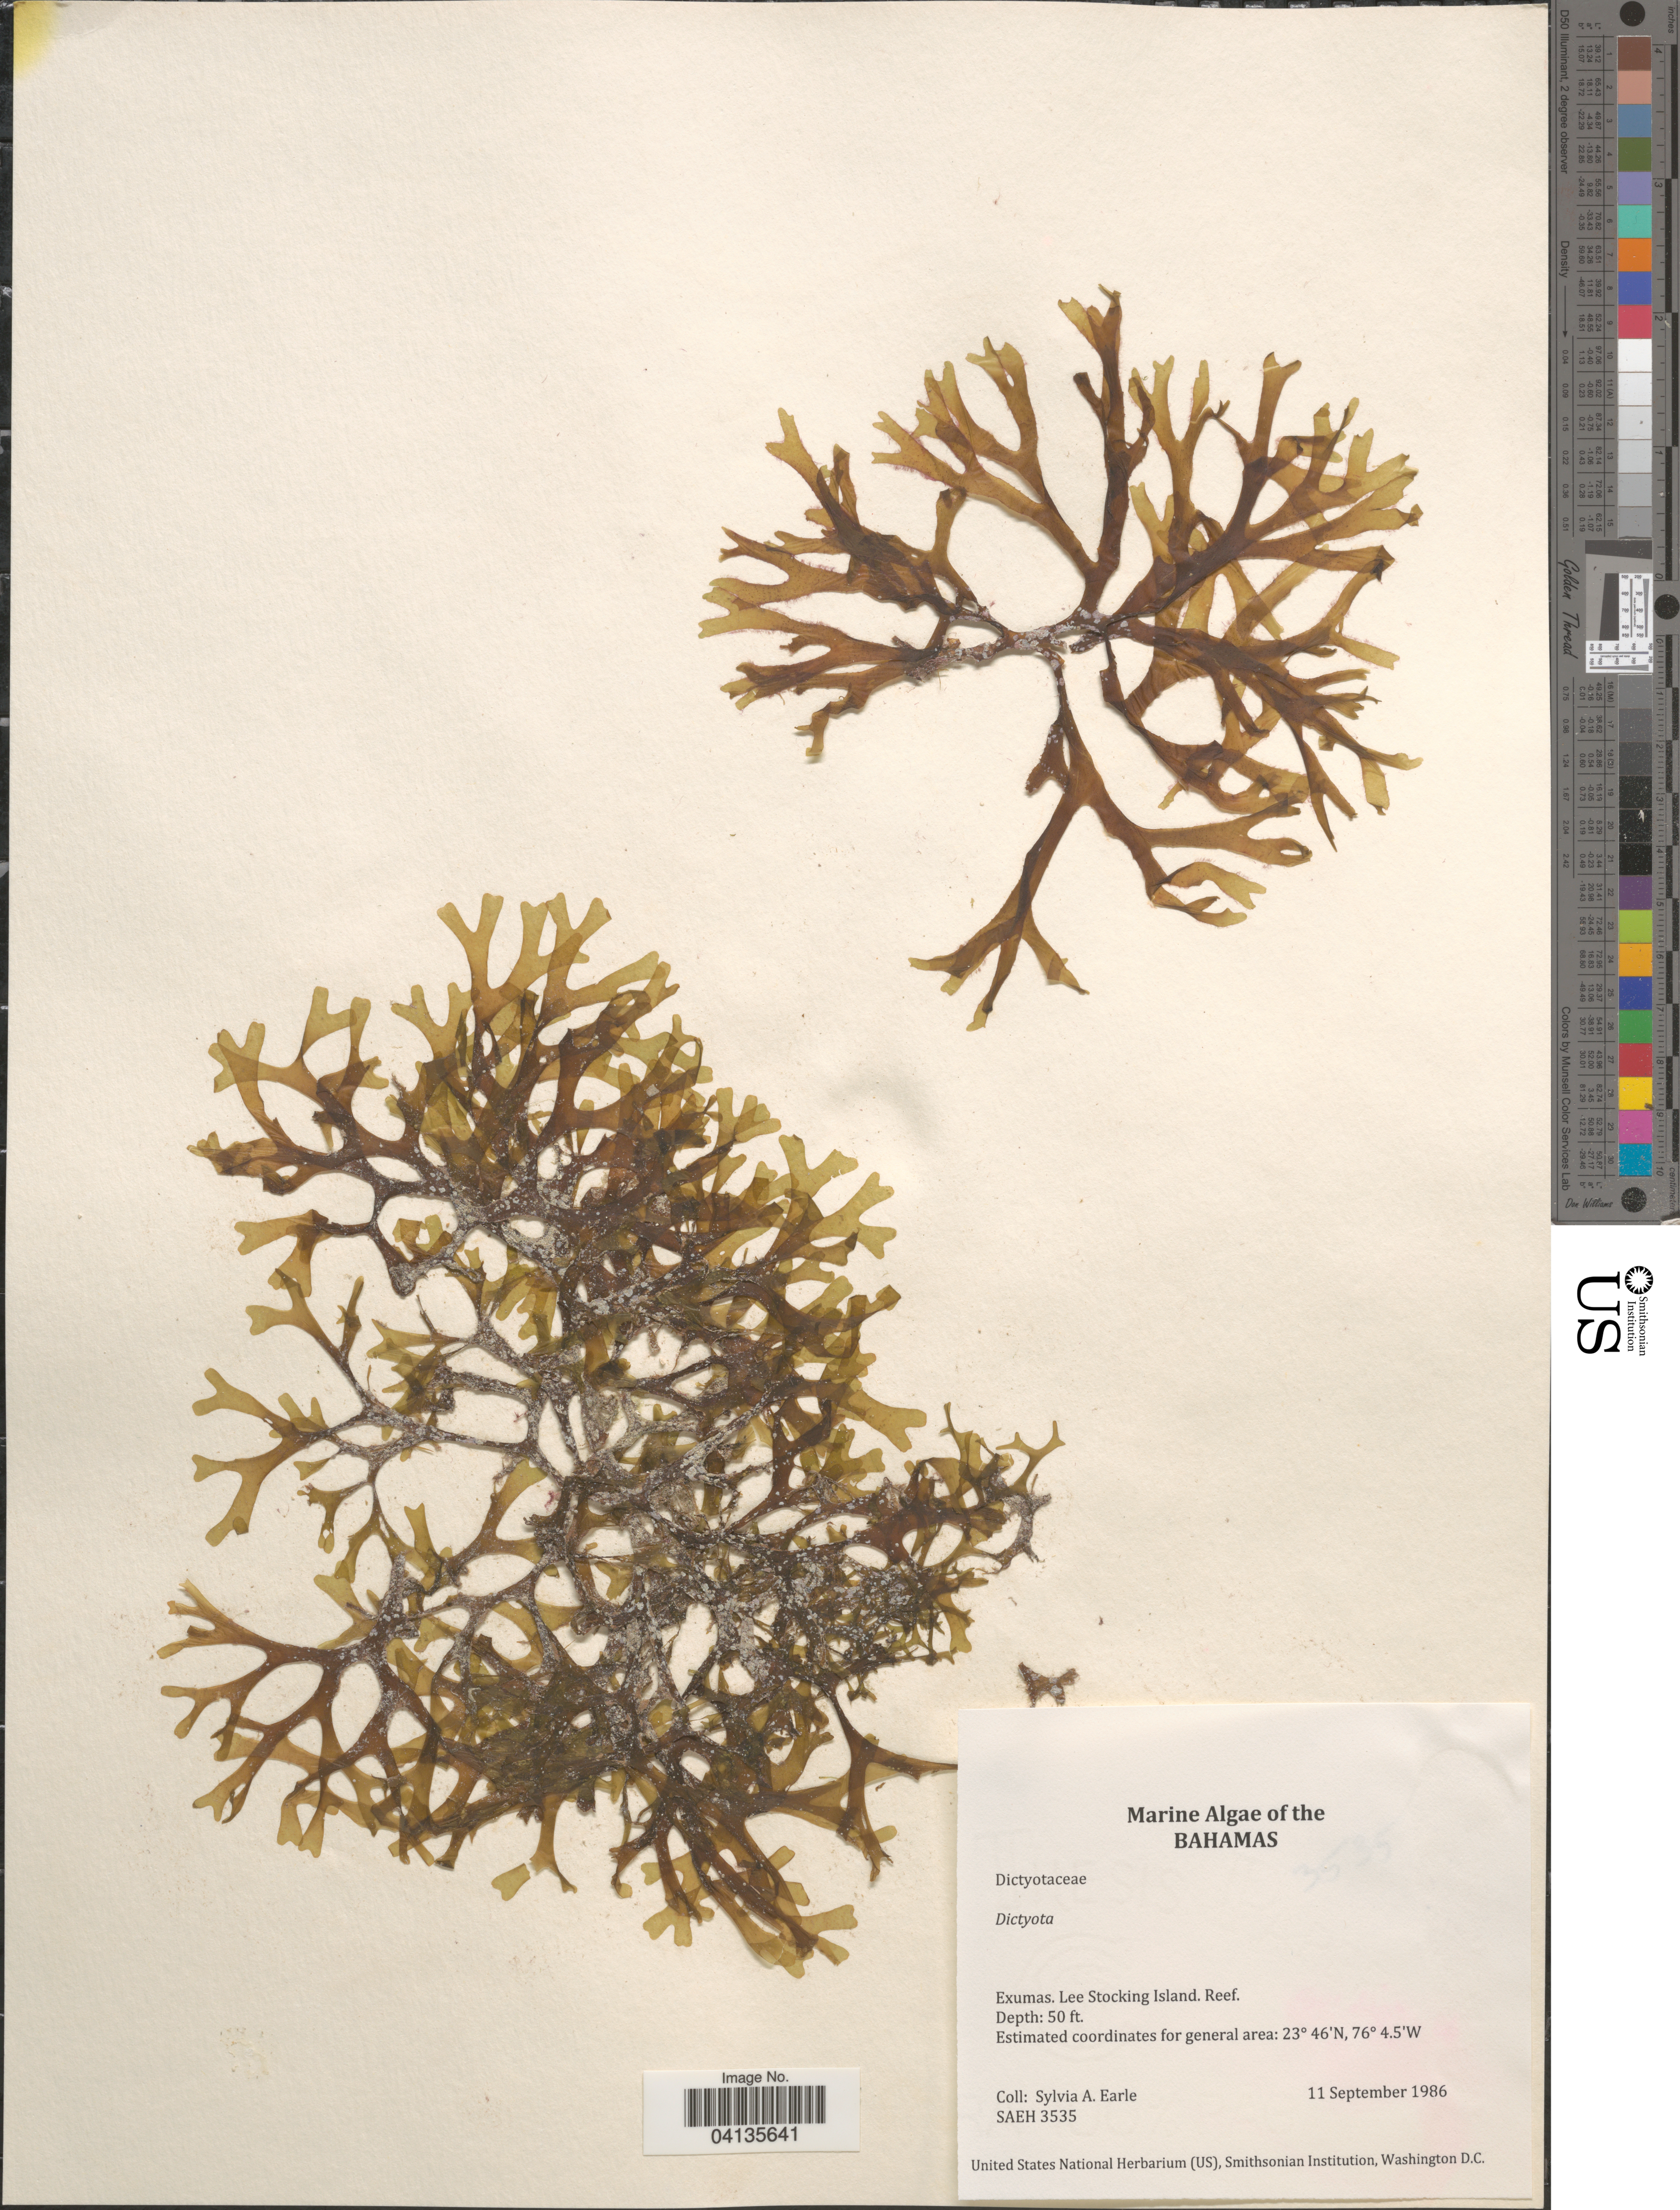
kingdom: Chromista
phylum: Ochrophyta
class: Phaeophyceae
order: Dictyotales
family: Dictyotaceae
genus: Dictyota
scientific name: Dictyota sp.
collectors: S. A. Earle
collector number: SAEH3535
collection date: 1986-09-11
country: Bahamas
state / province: Exuma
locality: Exumas. Lee Stocking Island. Reef.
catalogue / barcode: US 238509